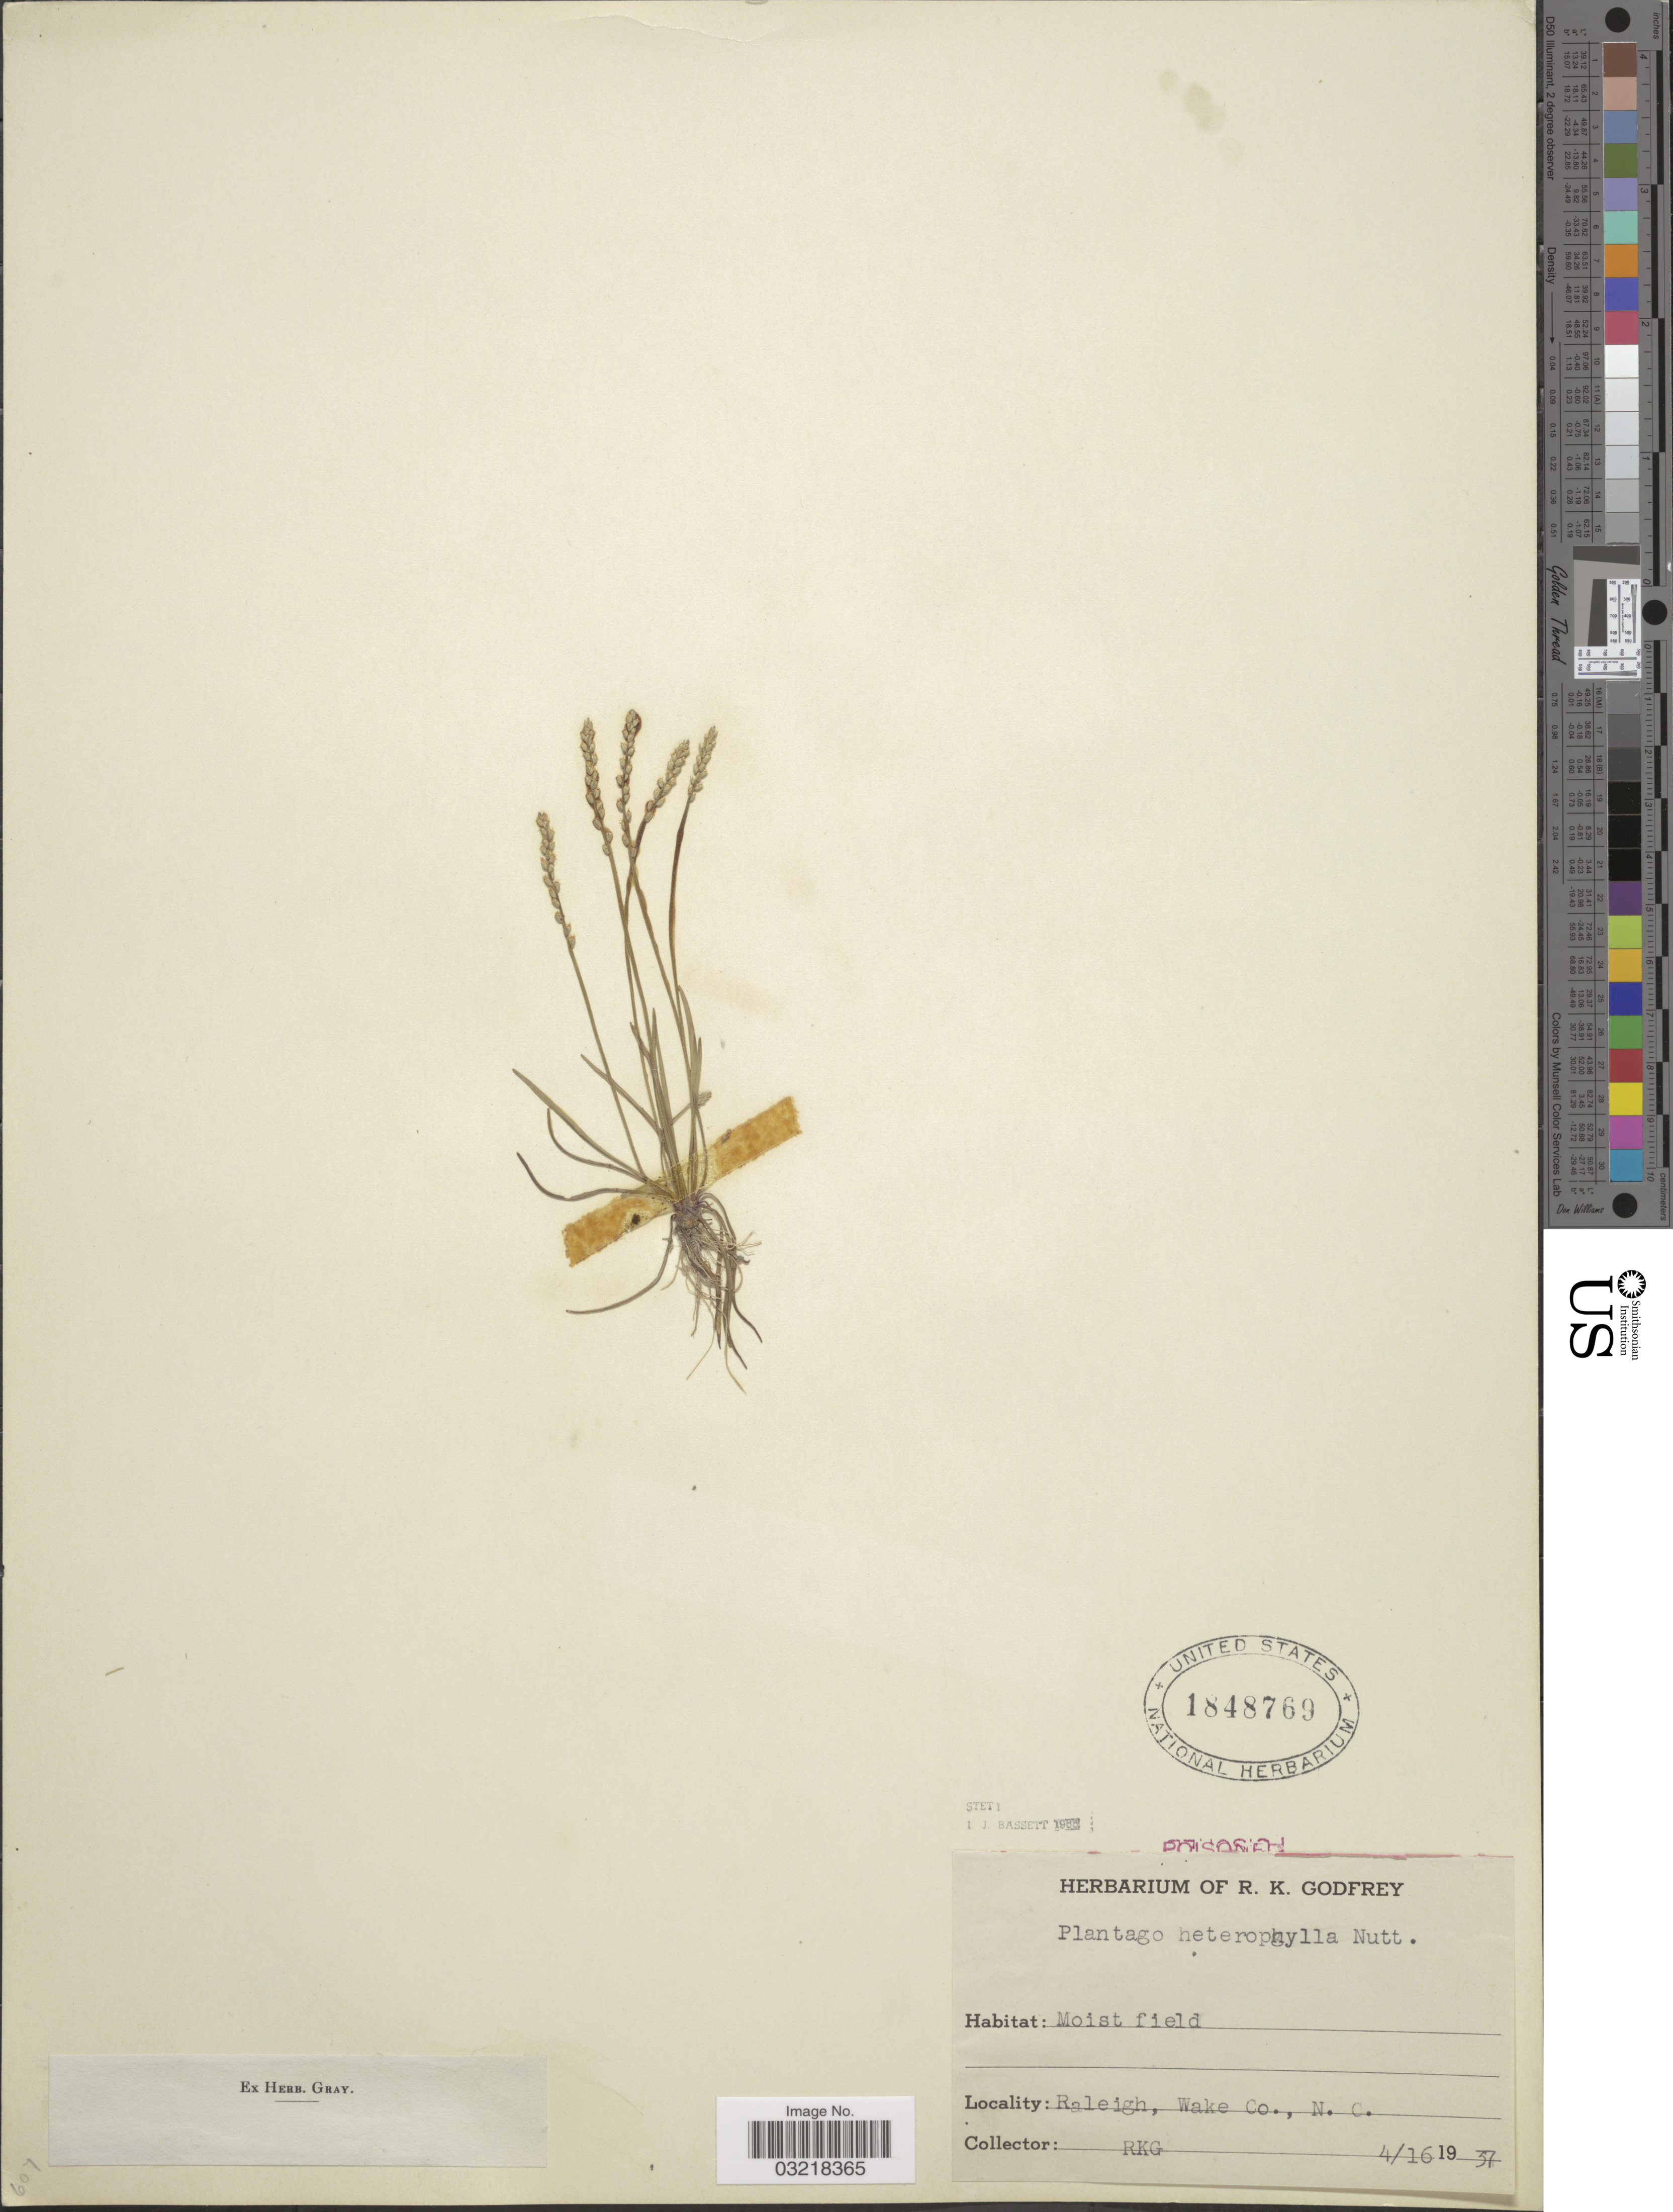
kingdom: Plantae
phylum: Tracheophyta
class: Magnoliopsida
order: Lamiales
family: Plantaginaceae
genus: Plantago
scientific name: Plantago heterophylla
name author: Nutt.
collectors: R. K. Godfrey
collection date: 1937-04-16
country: United States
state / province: North Carolina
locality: Raleigh, Wake Co.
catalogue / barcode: US 1848769